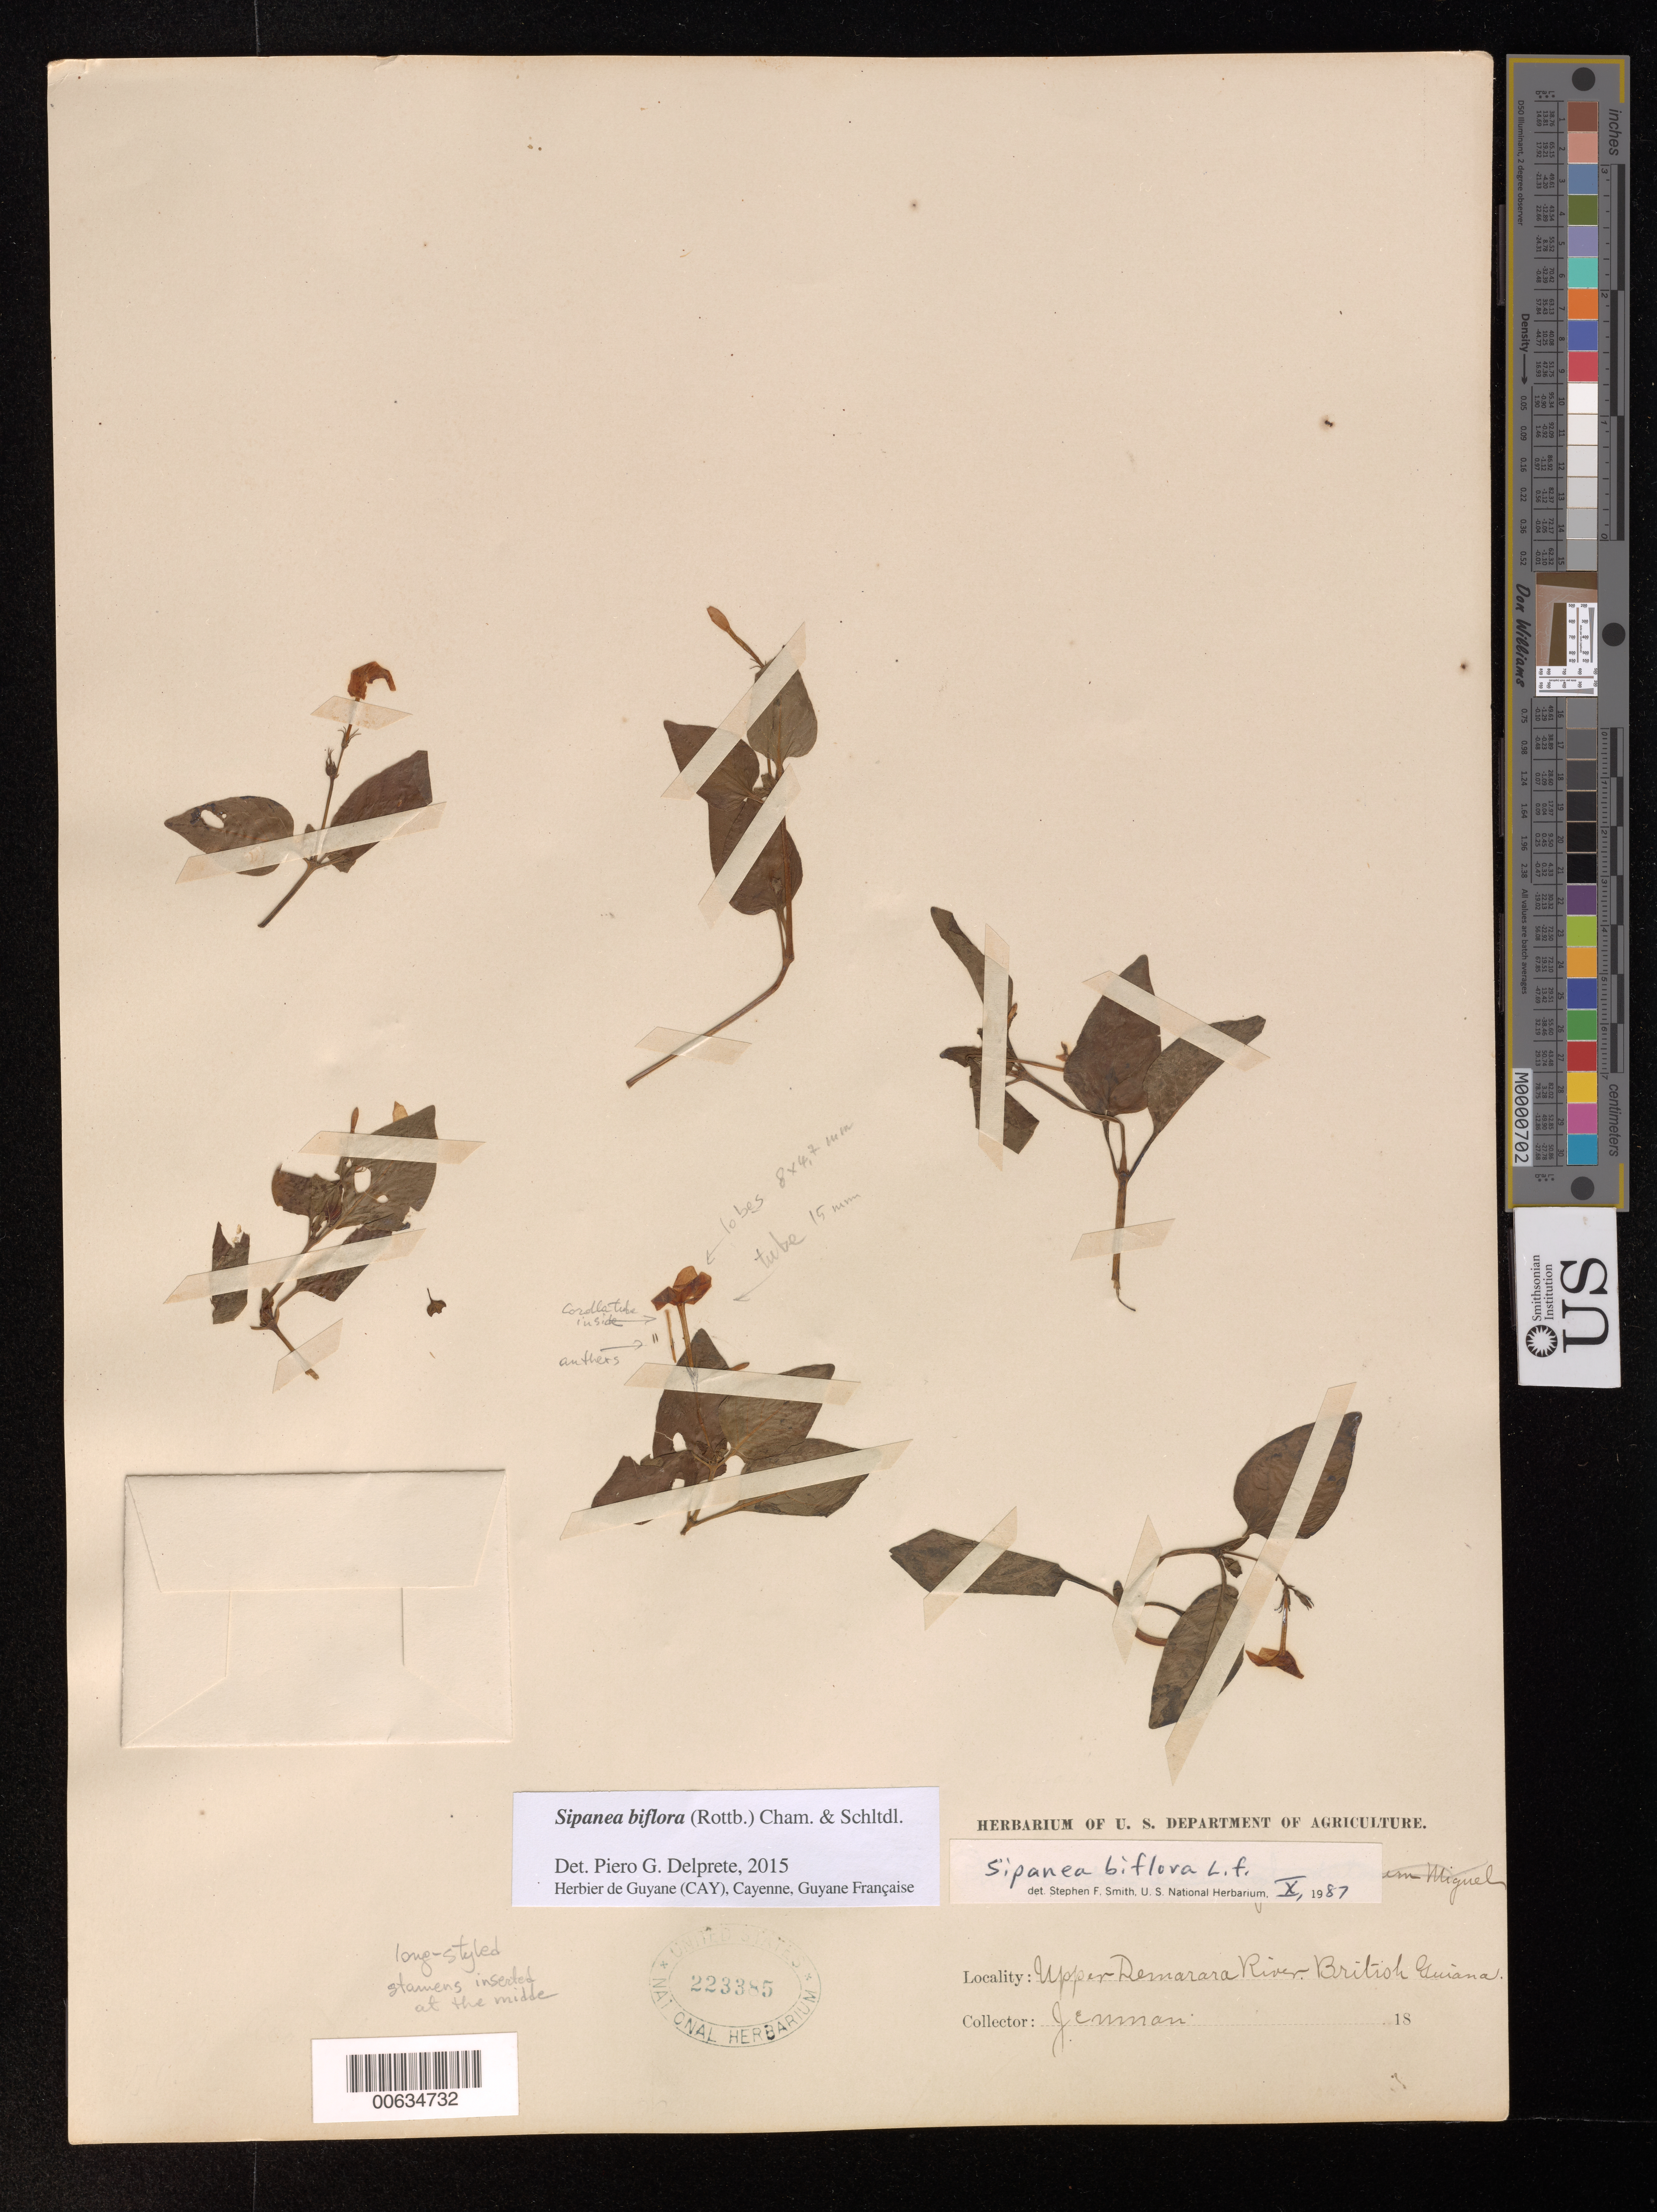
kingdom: Plantae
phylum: Tracheophyta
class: Magnoliopsida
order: Gentianales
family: Rubiaceae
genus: Sipanea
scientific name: Sipanea biflora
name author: (L. f.) Cham. & Schltdl.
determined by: Smith, Stephen F., (US), NMNH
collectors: G. S. Jenman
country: Guyana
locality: Demerara R., upper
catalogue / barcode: US 223385